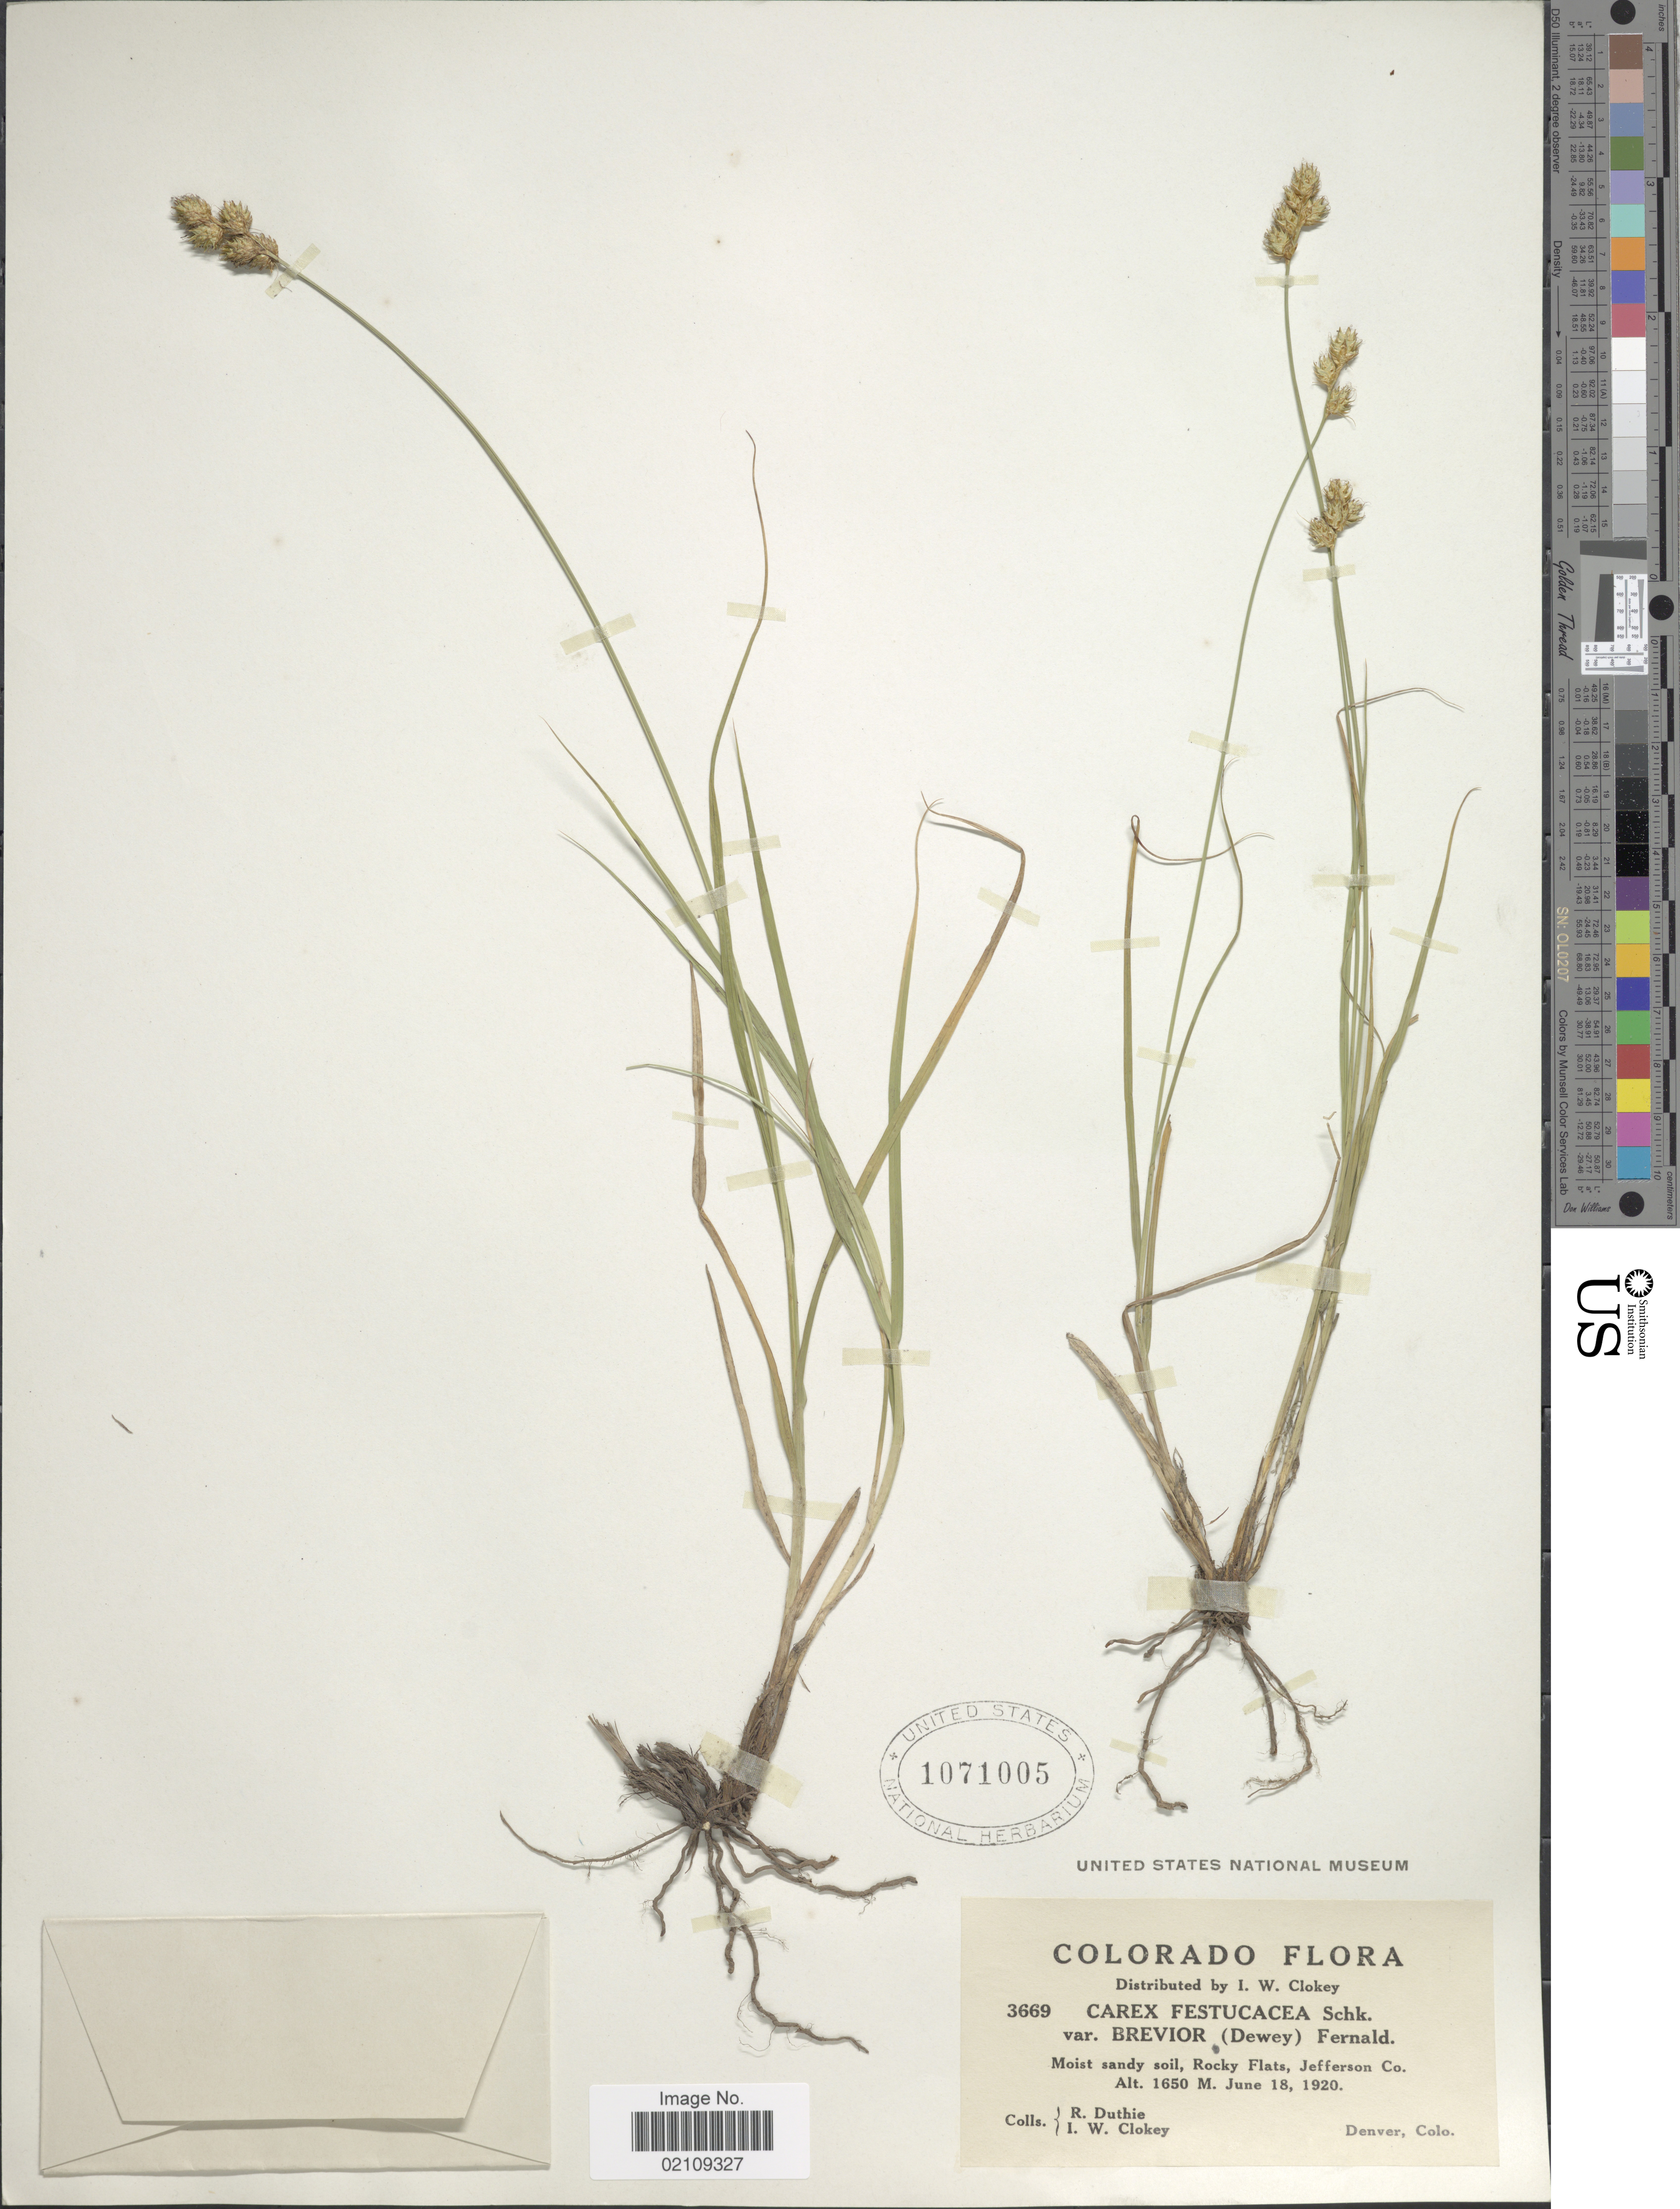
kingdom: Plantae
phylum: Tracheophyta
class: Liliopsida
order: Poales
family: Cyperaceae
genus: Carex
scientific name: Carex festucacea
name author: Willd.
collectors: R. Duthie & I. W. Clokey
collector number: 3669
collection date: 1920-06-18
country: United States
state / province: Colorado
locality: Moist sandy soil, Rocky Flats, Jefferson Co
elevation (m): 1650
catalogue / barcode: US 1071005